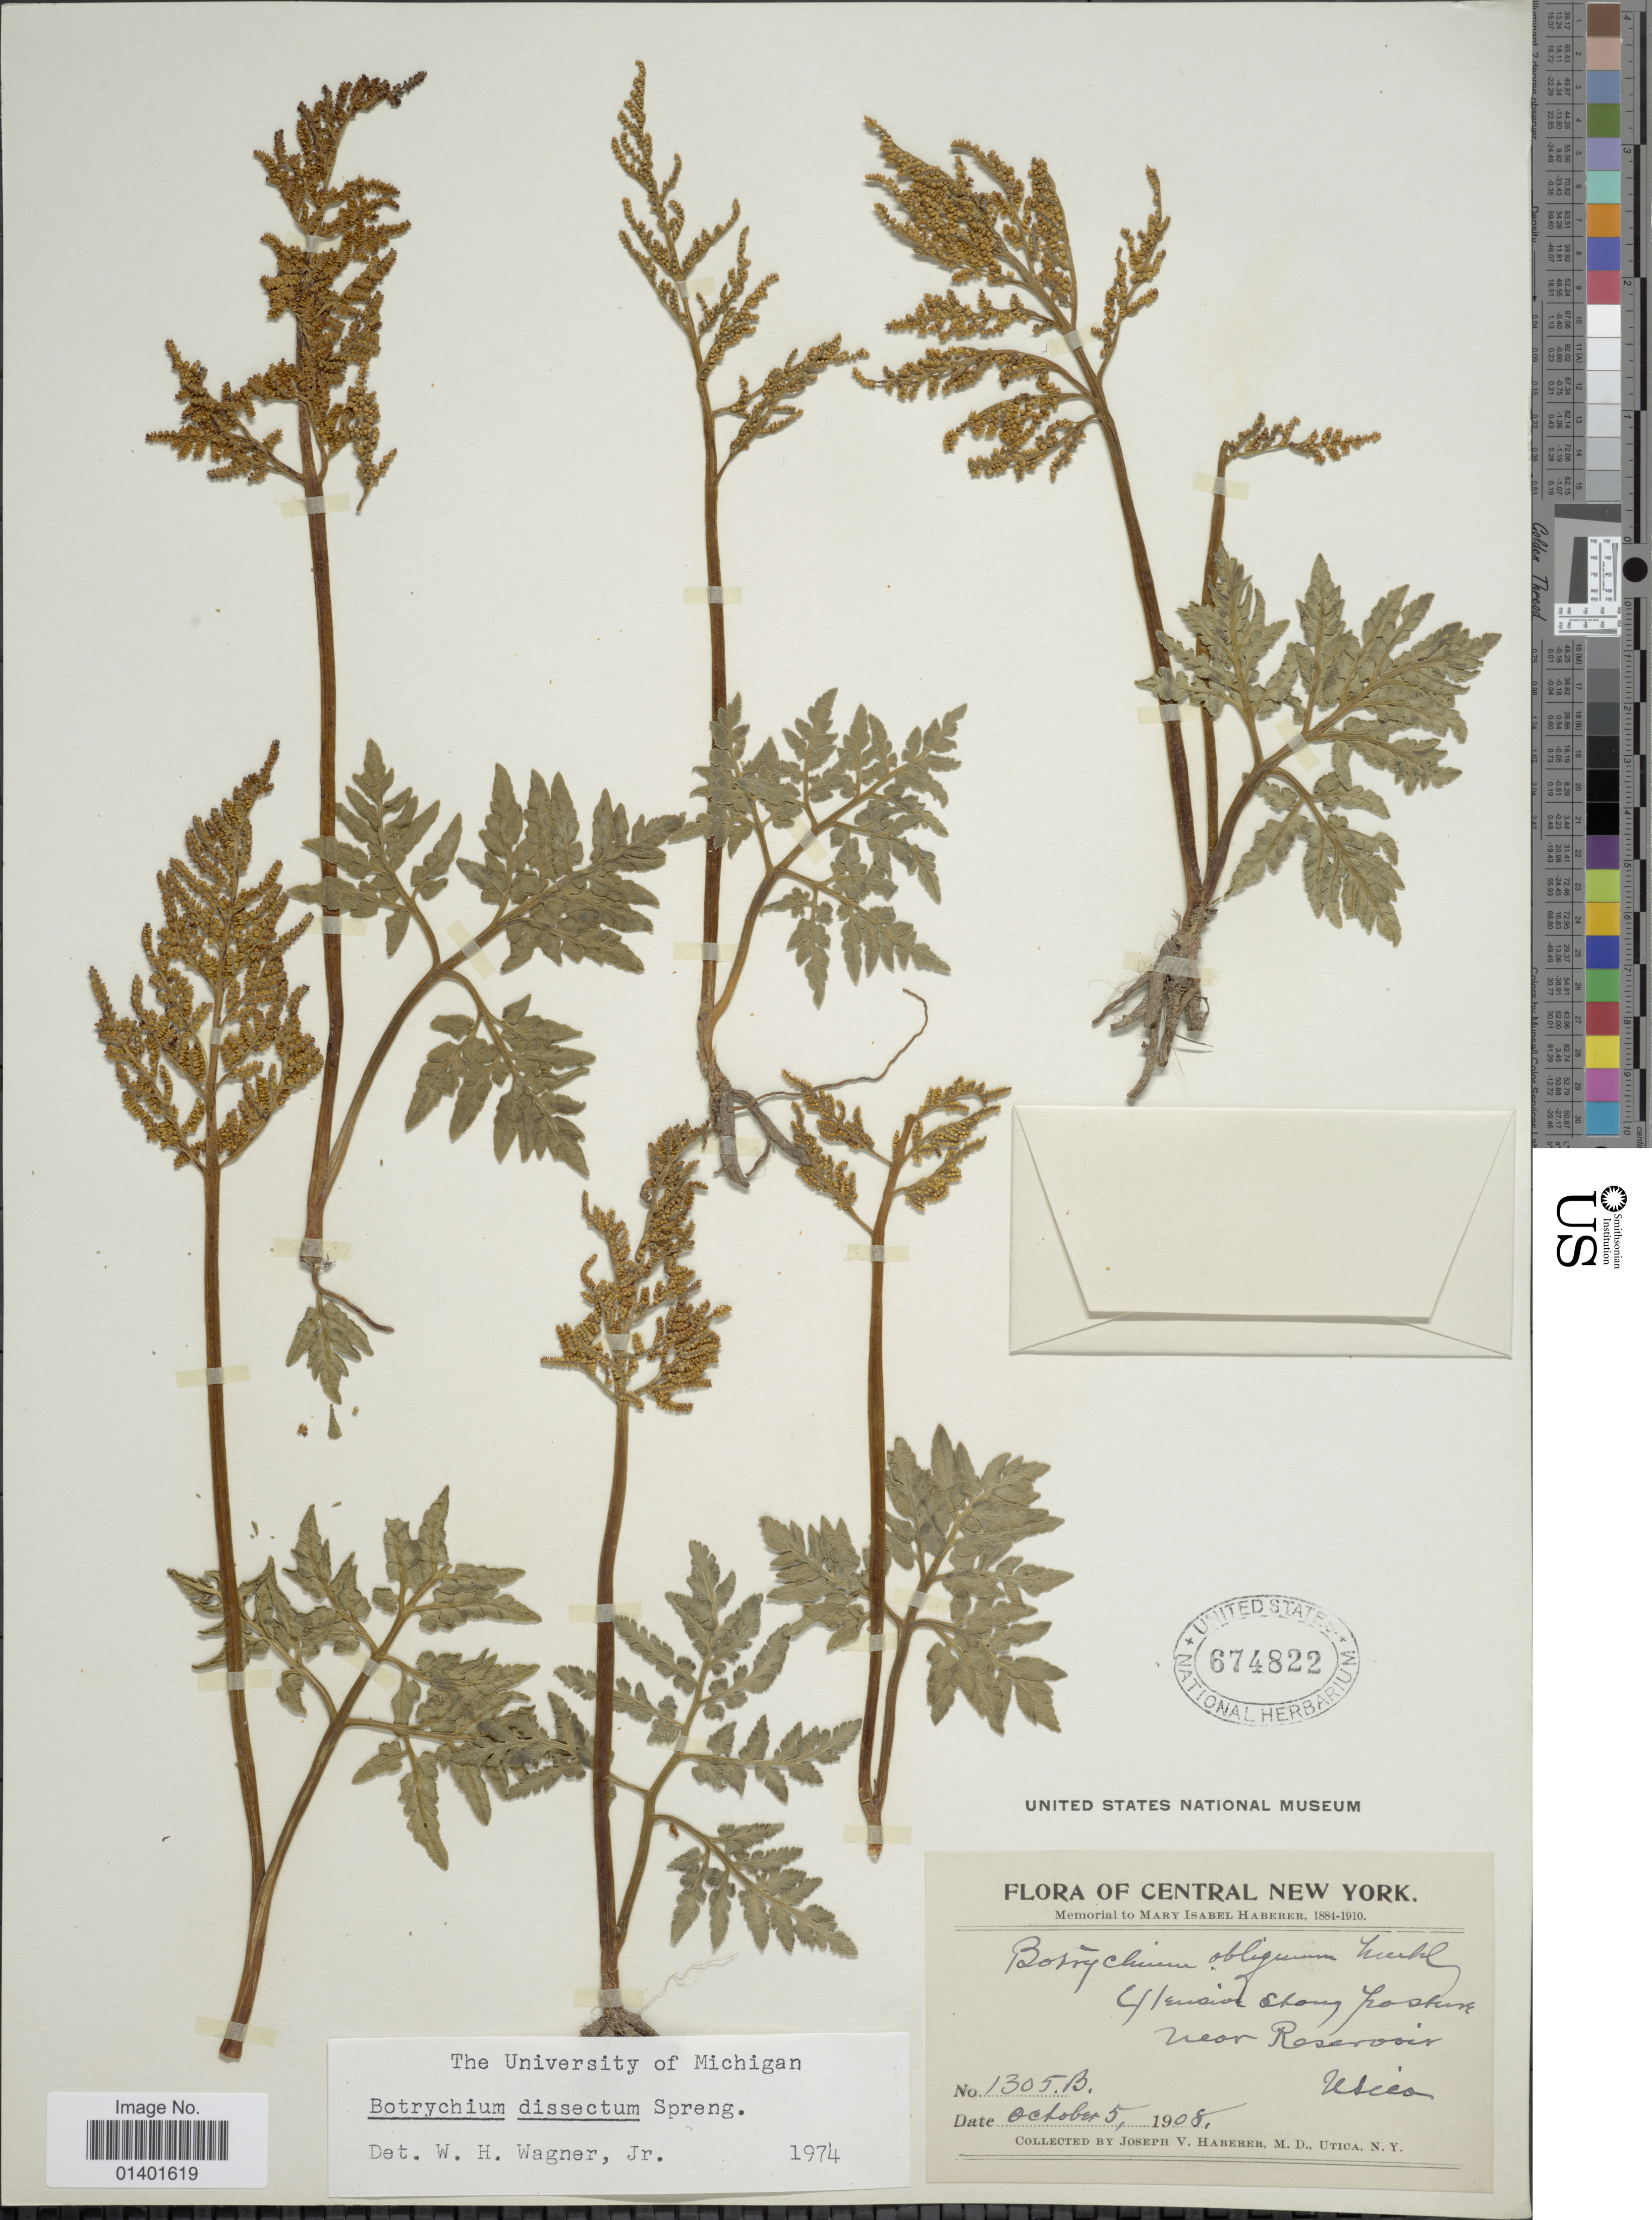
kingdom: Plantae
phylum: Tracheophyta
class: Polypodiopsida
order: Ophioglossales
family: Ophioglossaceae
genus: Botrychium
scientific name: Botrychium dissectum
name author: Spreng.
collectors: J. V. Haberer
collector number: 1305B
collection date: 1908-10-05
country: United States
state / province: New York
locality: Central New York, stony pasture near Reservoir, Utica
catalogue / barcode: US 674822